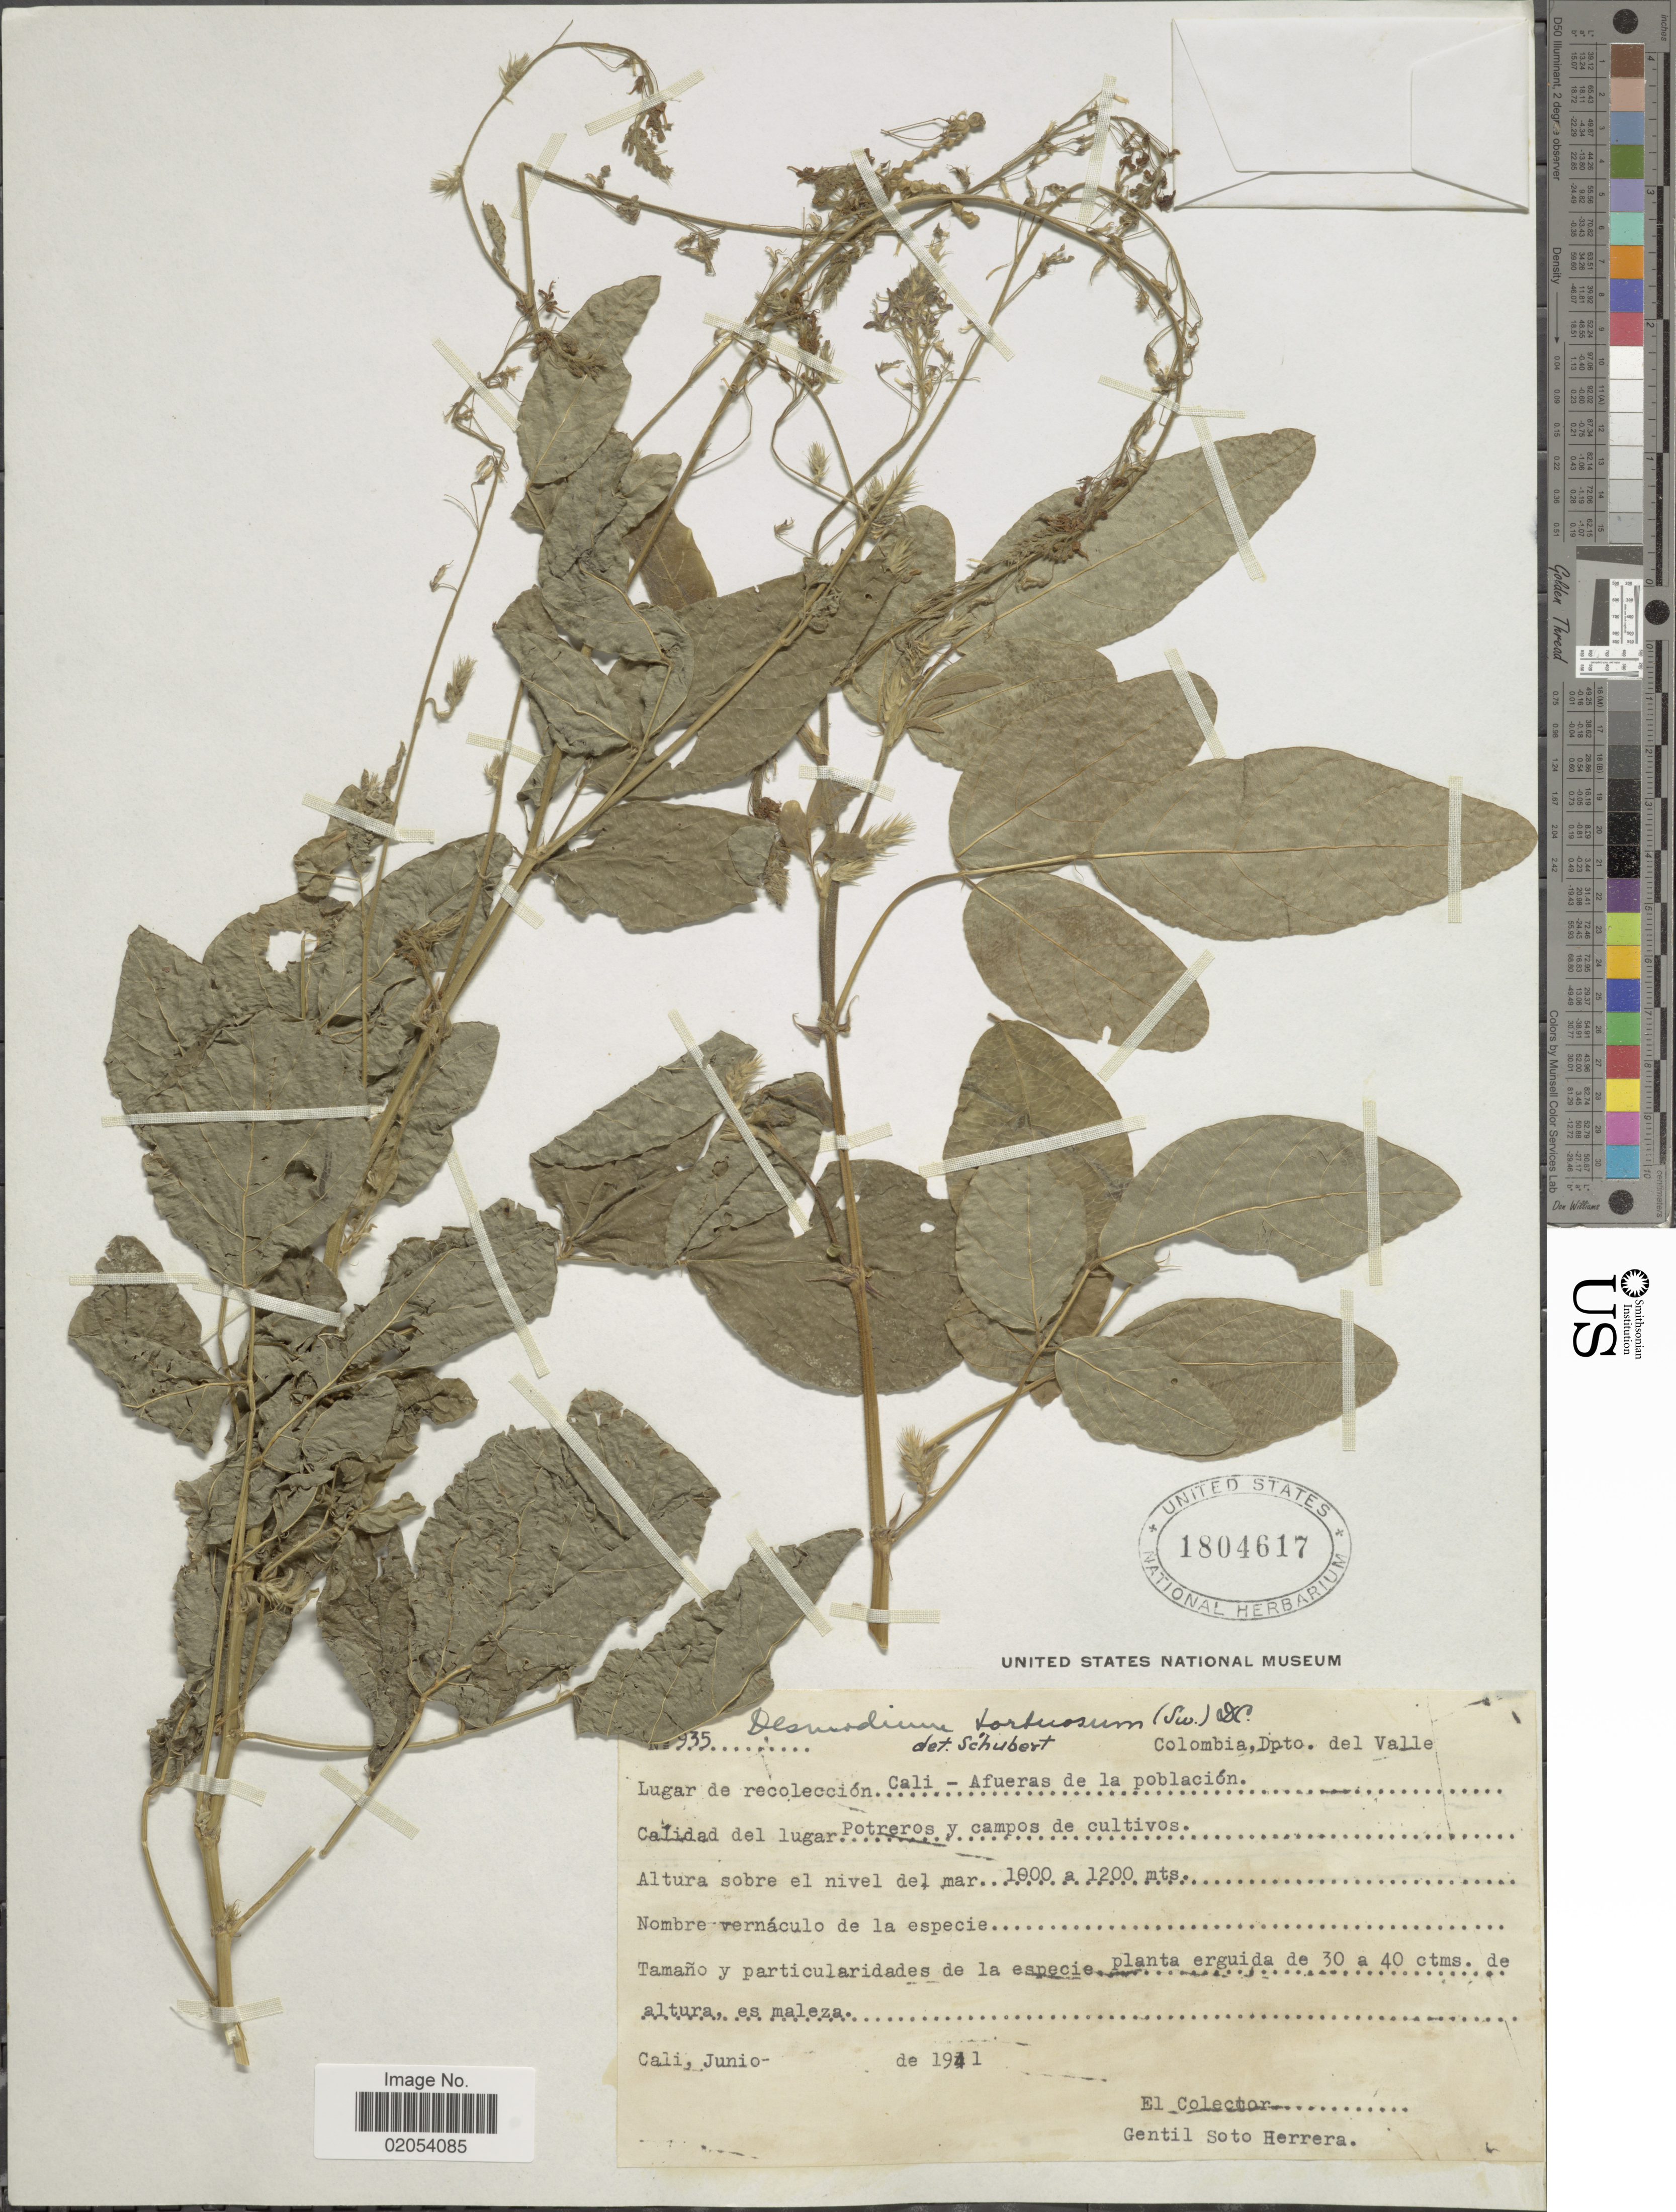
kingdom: Plantae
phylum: Tracheophyta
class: Magnoliopsida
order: Fabales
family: Fabaceae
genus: Desmodium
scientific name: Desmodium tortuosum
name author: (Sw.) DC.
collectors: G. Soto Herrera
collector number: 935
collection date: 1941-06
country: Colombia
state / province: Valle del Cauca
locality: Cali - Afueras de la poblacion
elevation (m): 1000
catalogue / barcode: US 1804617